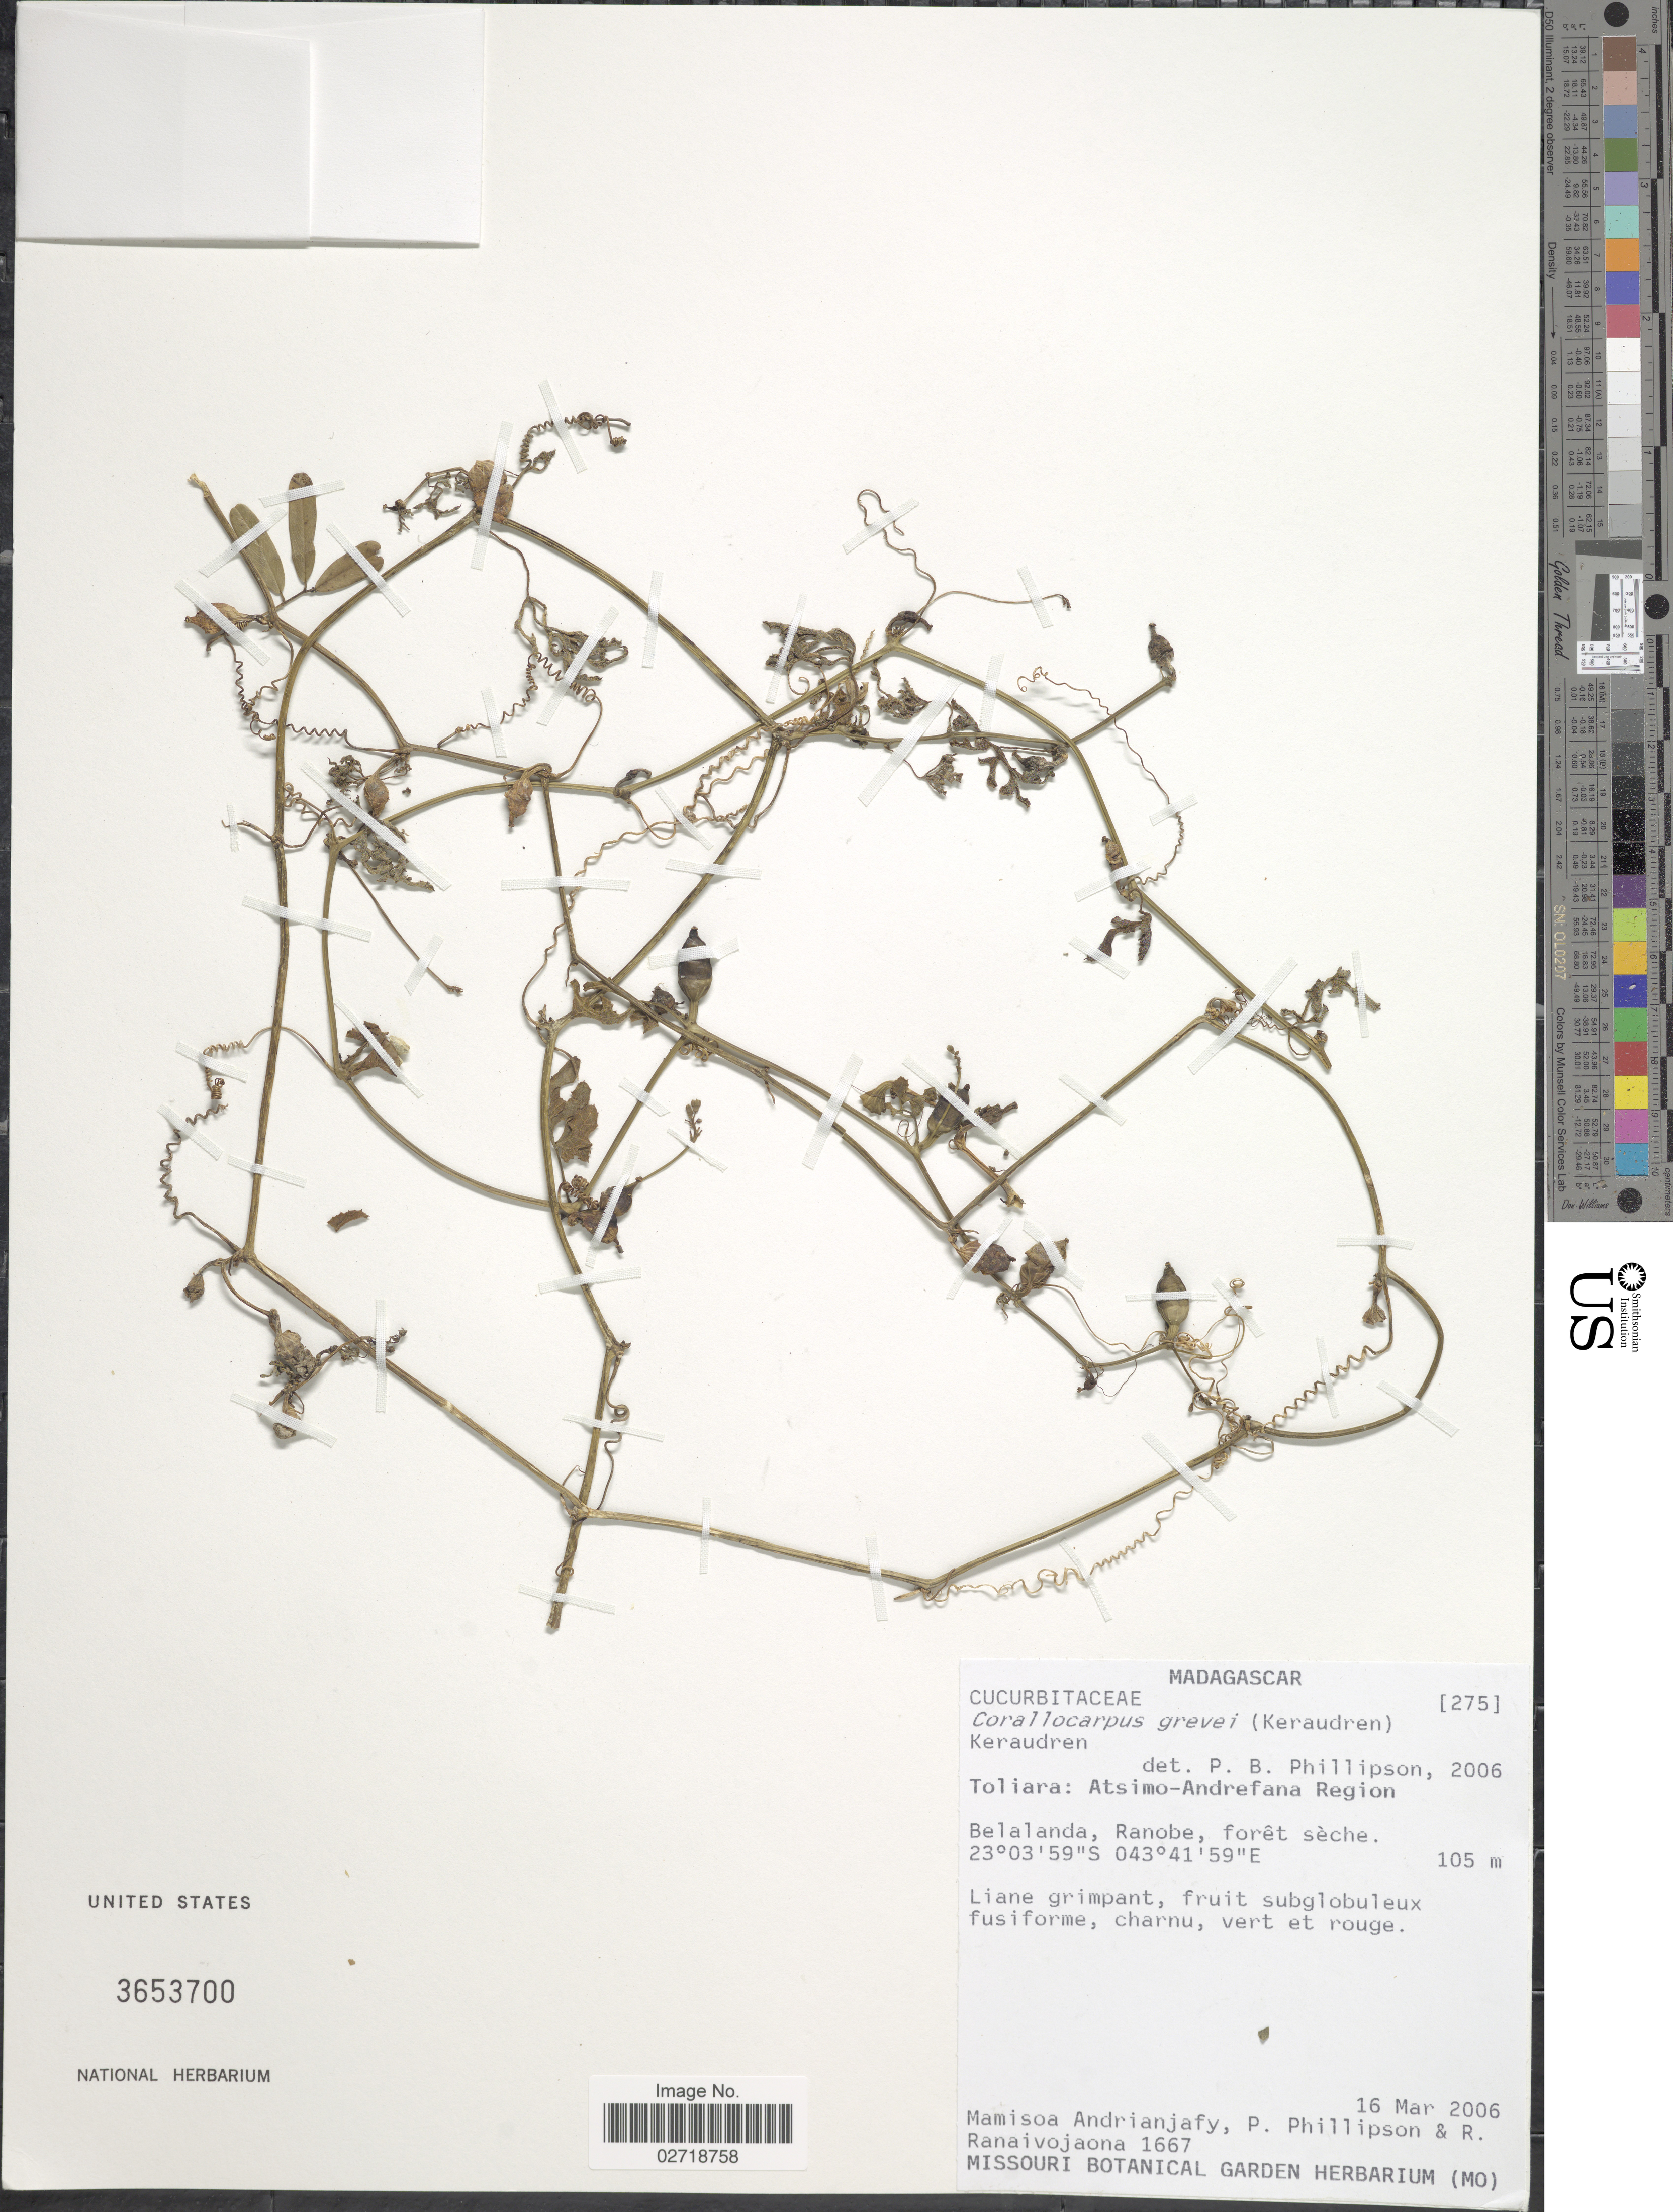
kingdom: Plantae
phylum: Tracheophyta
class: Magnoliopsida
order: Cucurbitales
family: Cucurbitaceae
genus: Corallocarpus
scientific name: Corallocarpus grevei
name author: (Keraudren) Keraudren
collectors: M. Andrianjafy, P. B. Phillipson & R. Ranaivojaona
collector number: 1667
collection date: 2006-03-16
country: Madagascar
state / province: Atsimo-Andrefana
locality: Atsimo-Andrefana Region. Belalanda, Ranobe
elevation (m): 105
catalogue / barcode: US 3653700